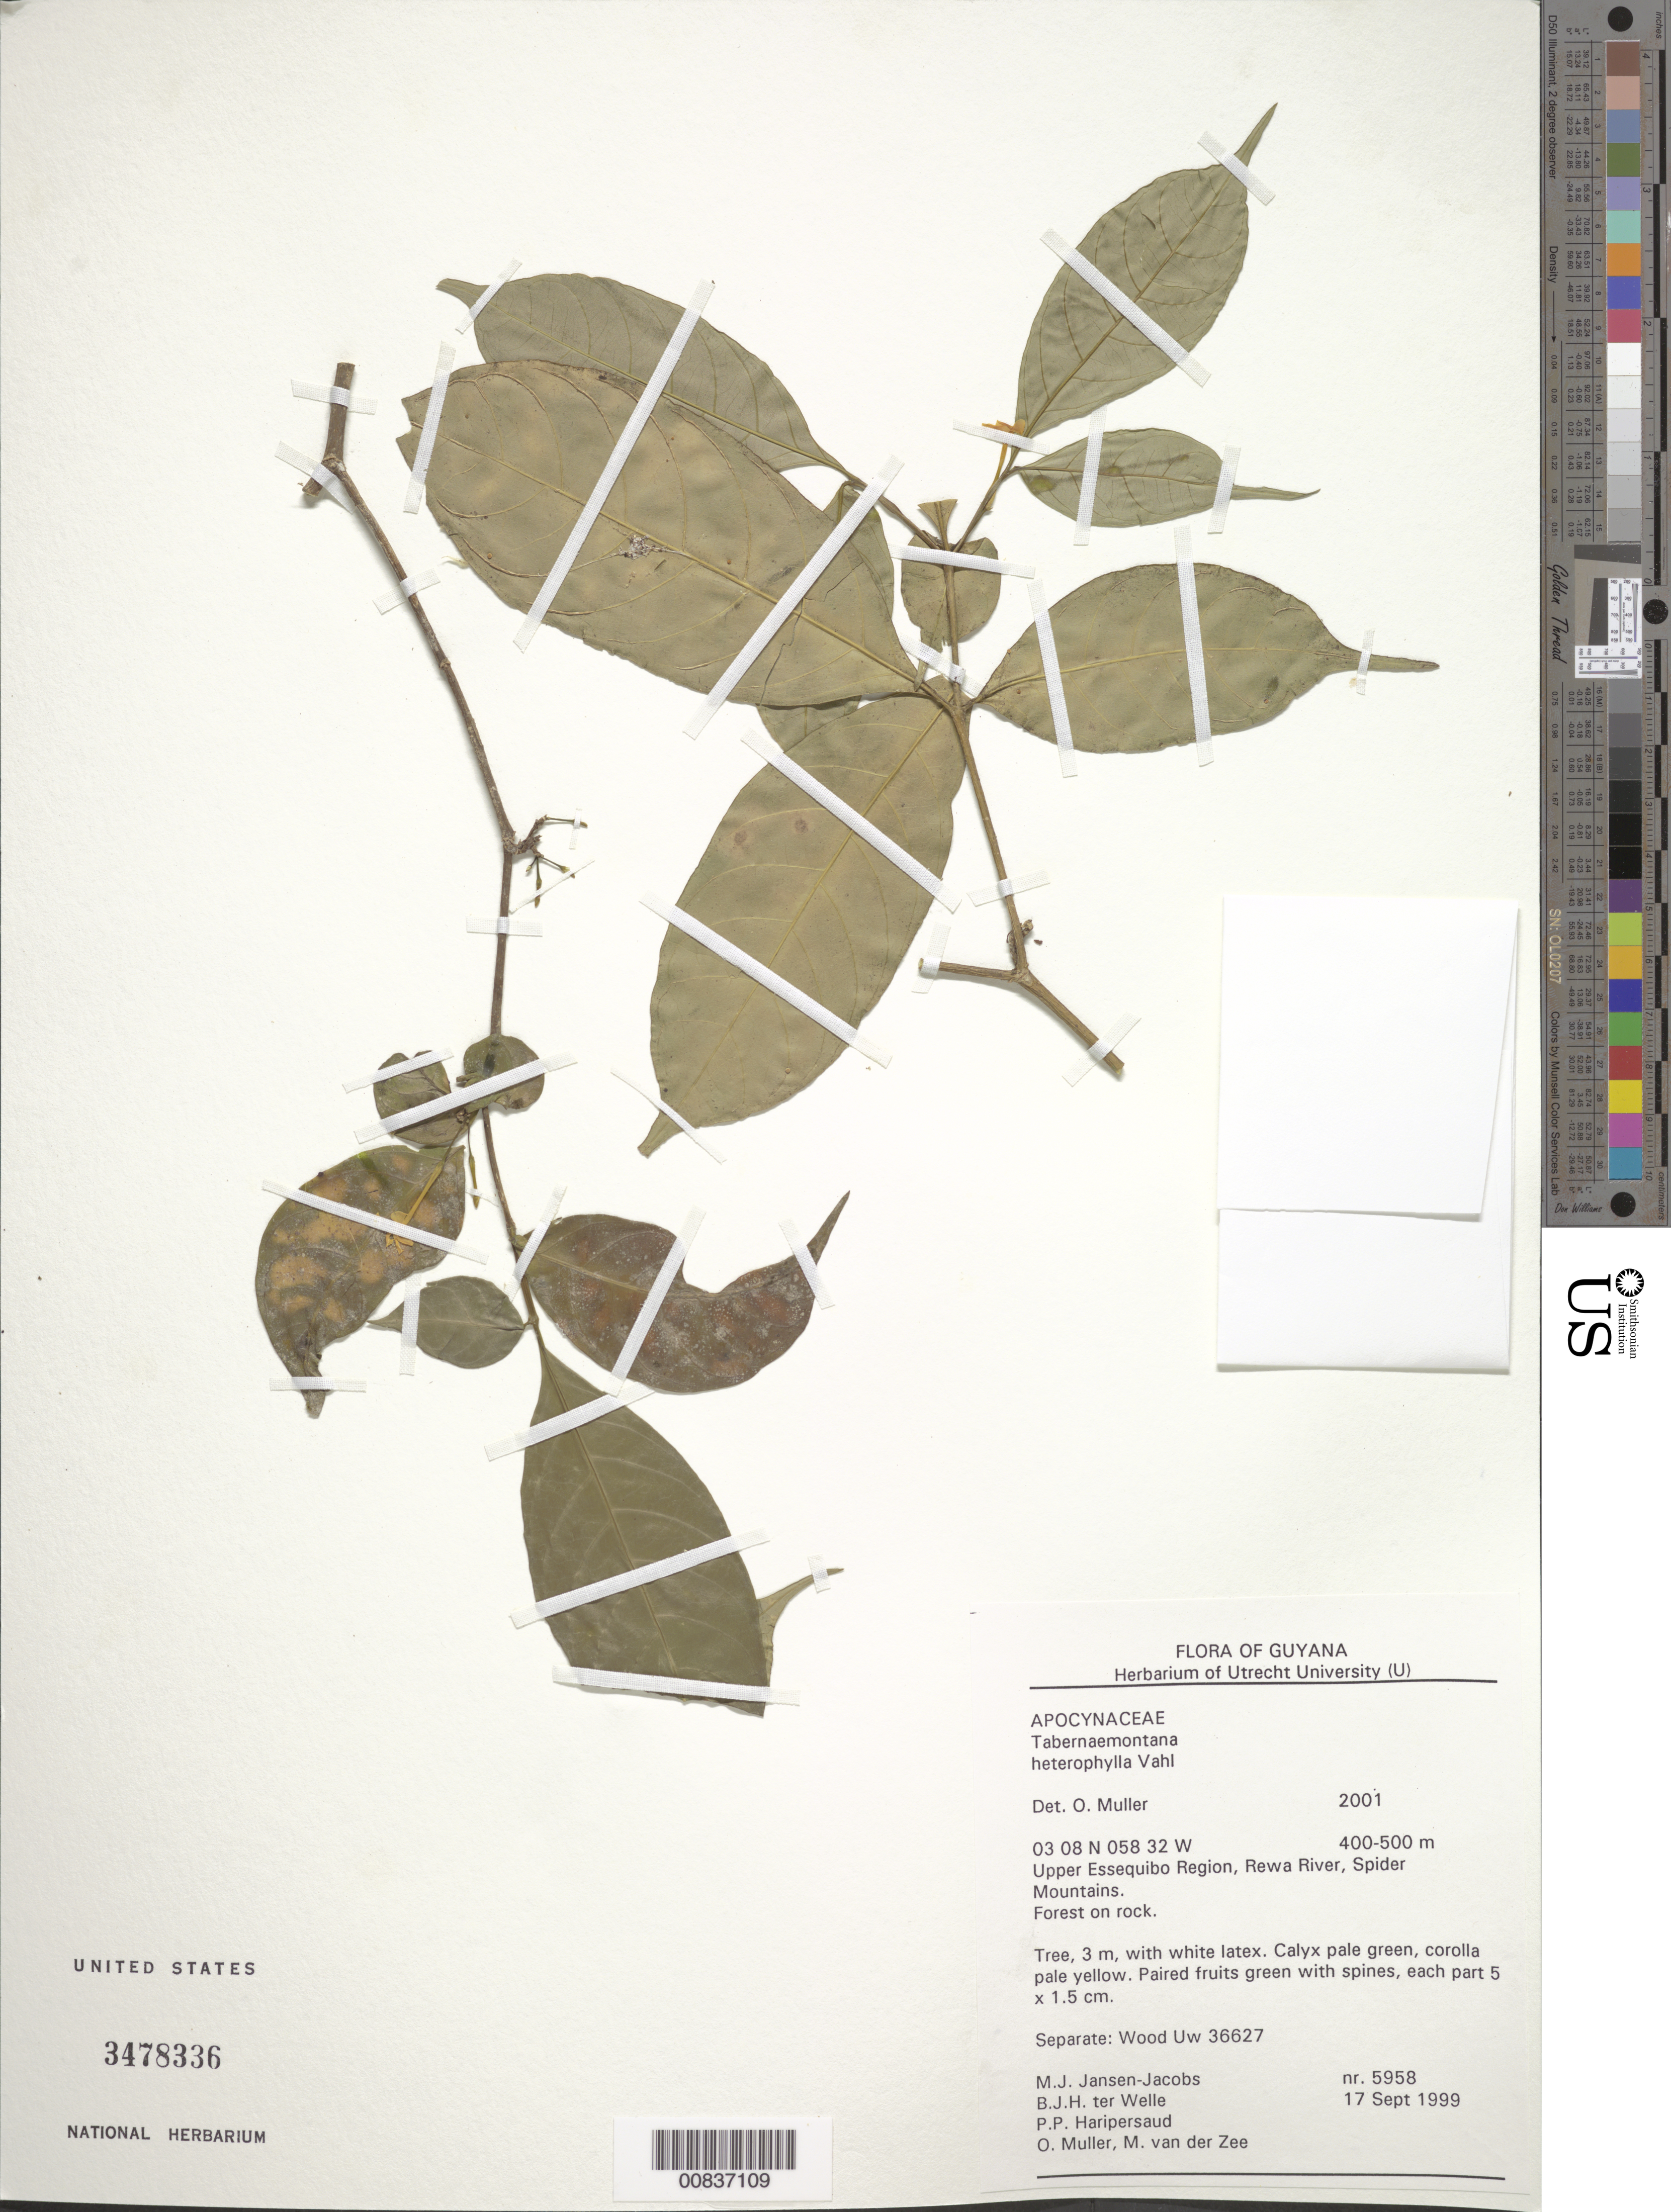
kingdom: Plantae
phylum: Tracheophyta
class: Magnoliopsida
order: Gentianales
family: Apocynaceae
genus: Tabernaemontana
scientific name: Tabernaemontana heterophylla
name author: Vahl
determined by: Mueller, O.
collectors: M. J. Jansen-Jacobs, B. Welle, P. Haripersaud, O. Muller & M. van der Zee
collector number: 5958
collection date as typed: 17-Sep-99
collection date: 1999-09-17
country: Guyana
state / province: U. Takutu-U. Essequibo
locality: Rewa River, Spider Mts., Upper Essequibo Region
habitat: Forest on rock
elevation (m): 400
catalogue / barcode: US 3478336